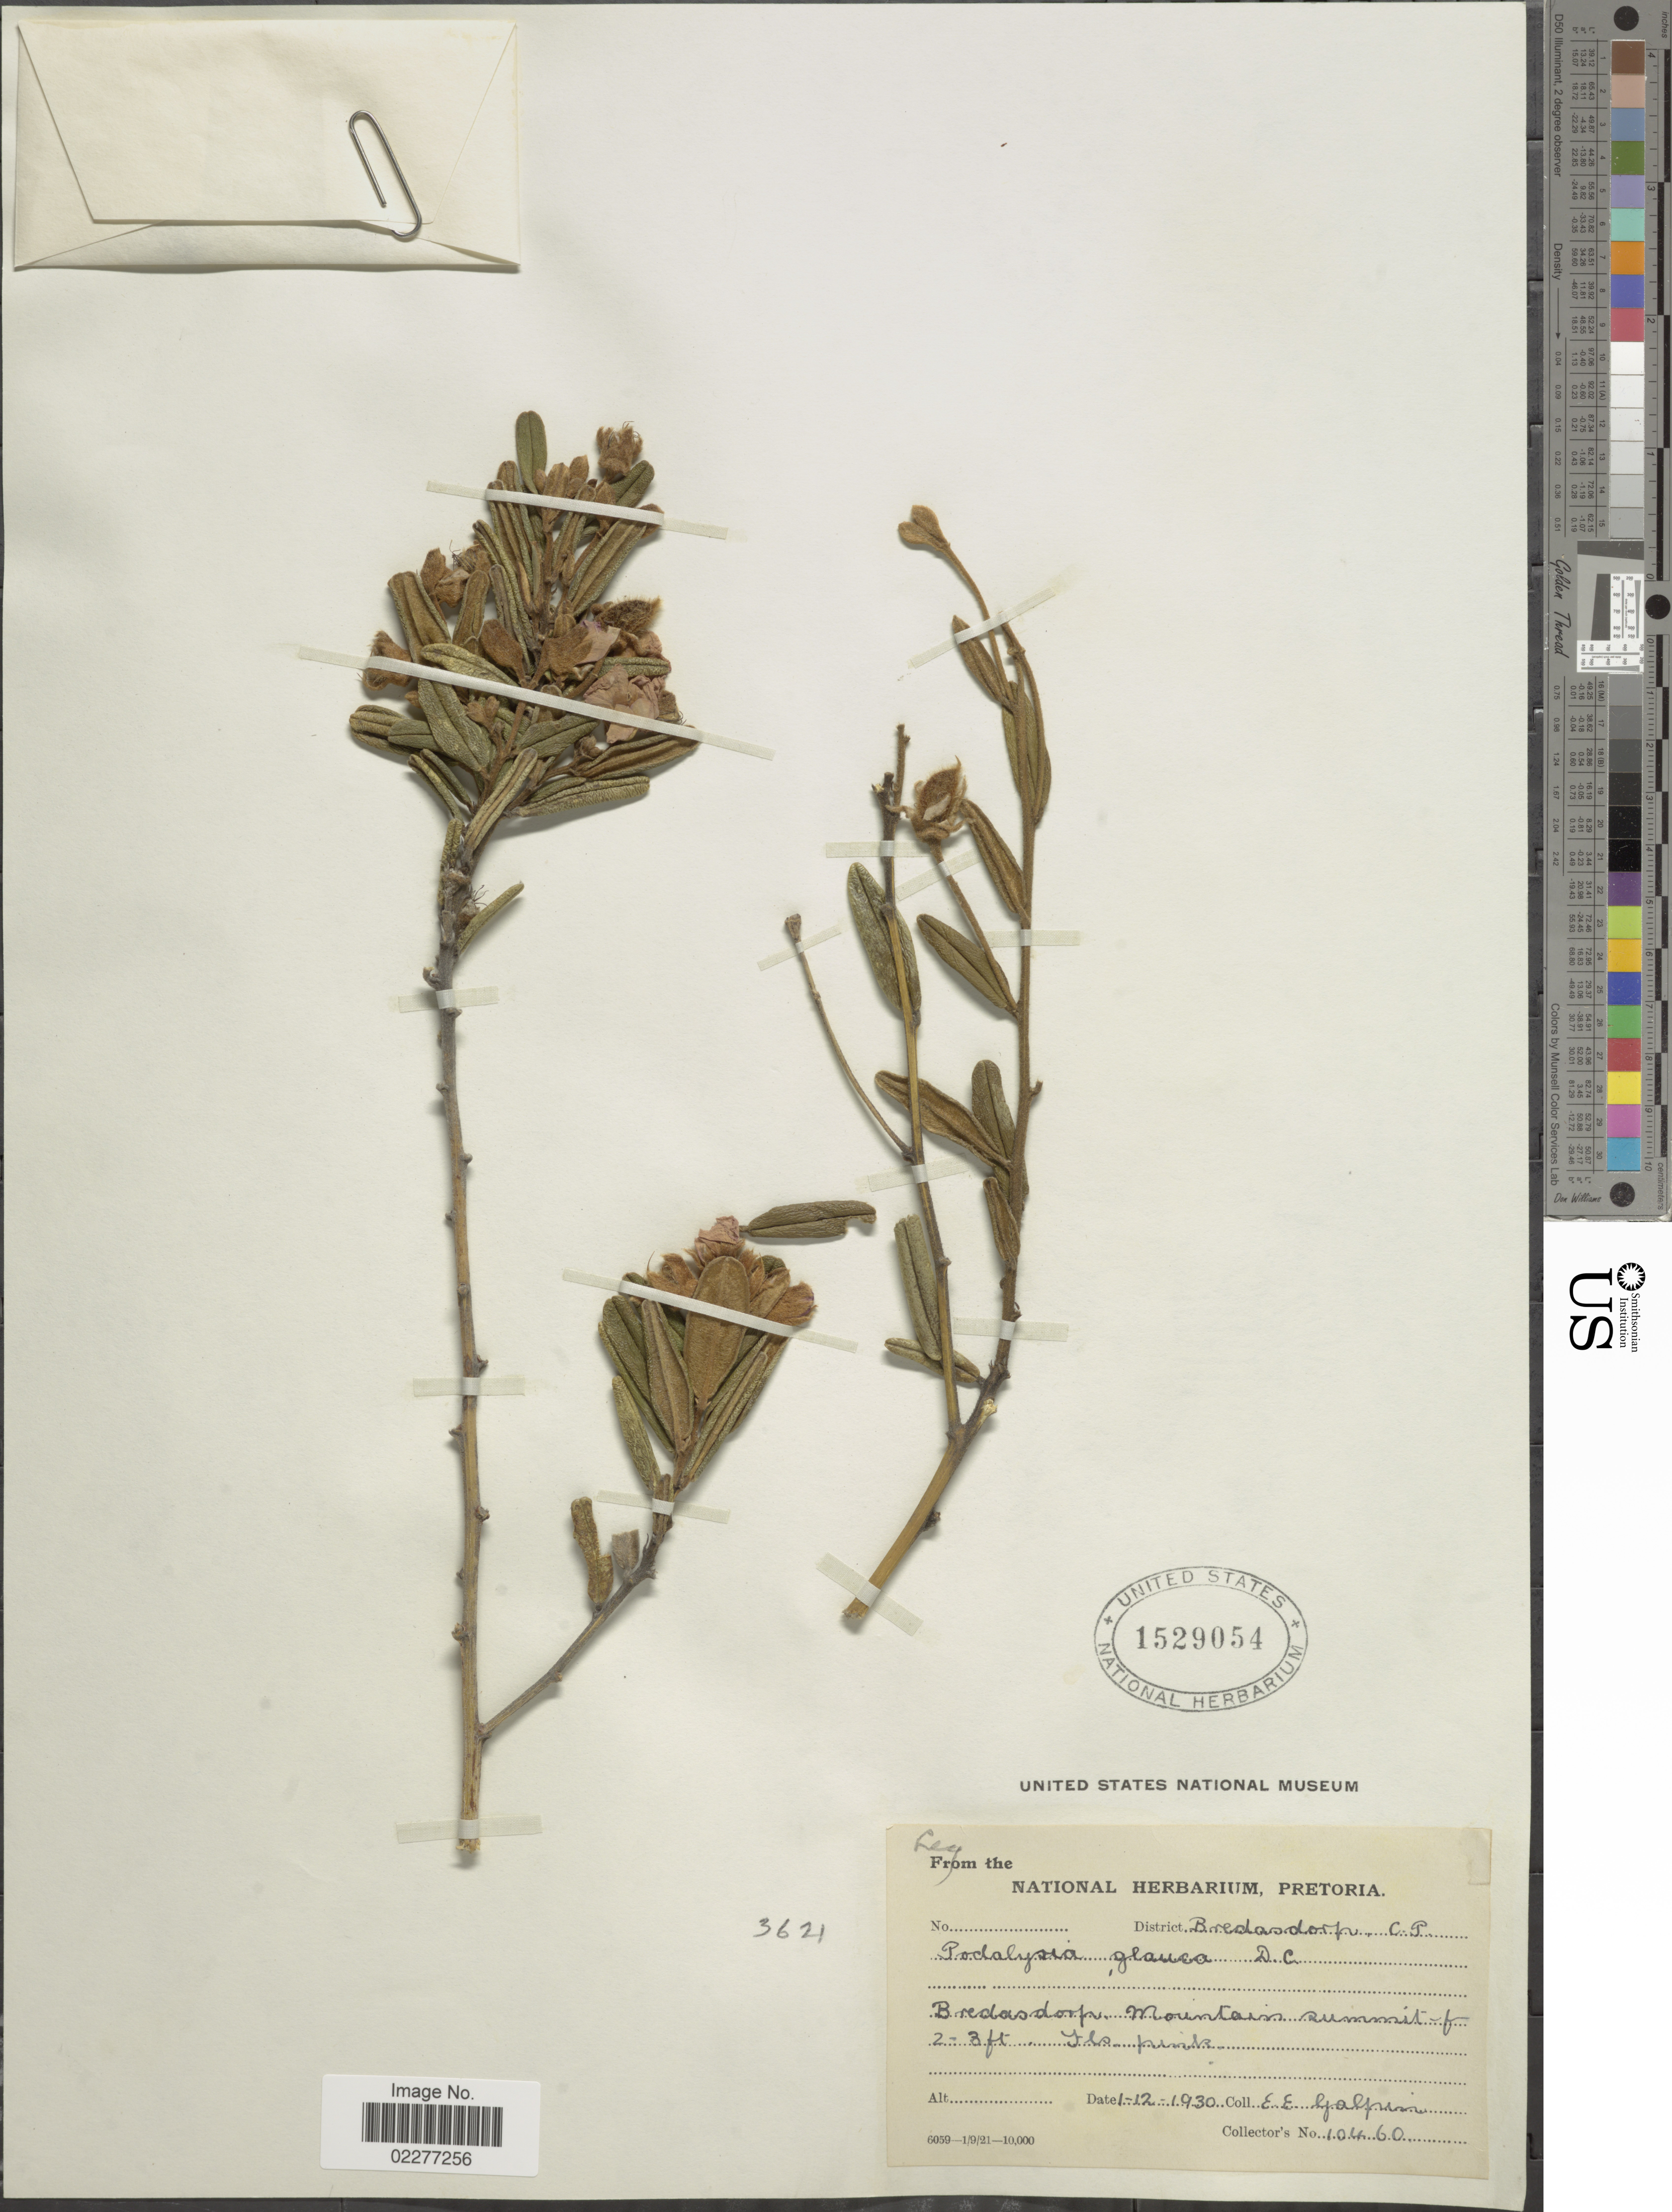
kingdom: Plantae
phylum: Tracheophyta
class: Magnoliopsida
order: Fabales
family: Fabaceae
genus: Podalyria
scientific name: Podalyria glauca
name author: DC.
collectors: E. Galpin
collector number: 10460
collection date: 1930-12-01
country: South Africa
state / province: Western Cape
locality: Bredasdorp, Bredasdorp Mountains summit of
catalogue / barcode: US 1529054